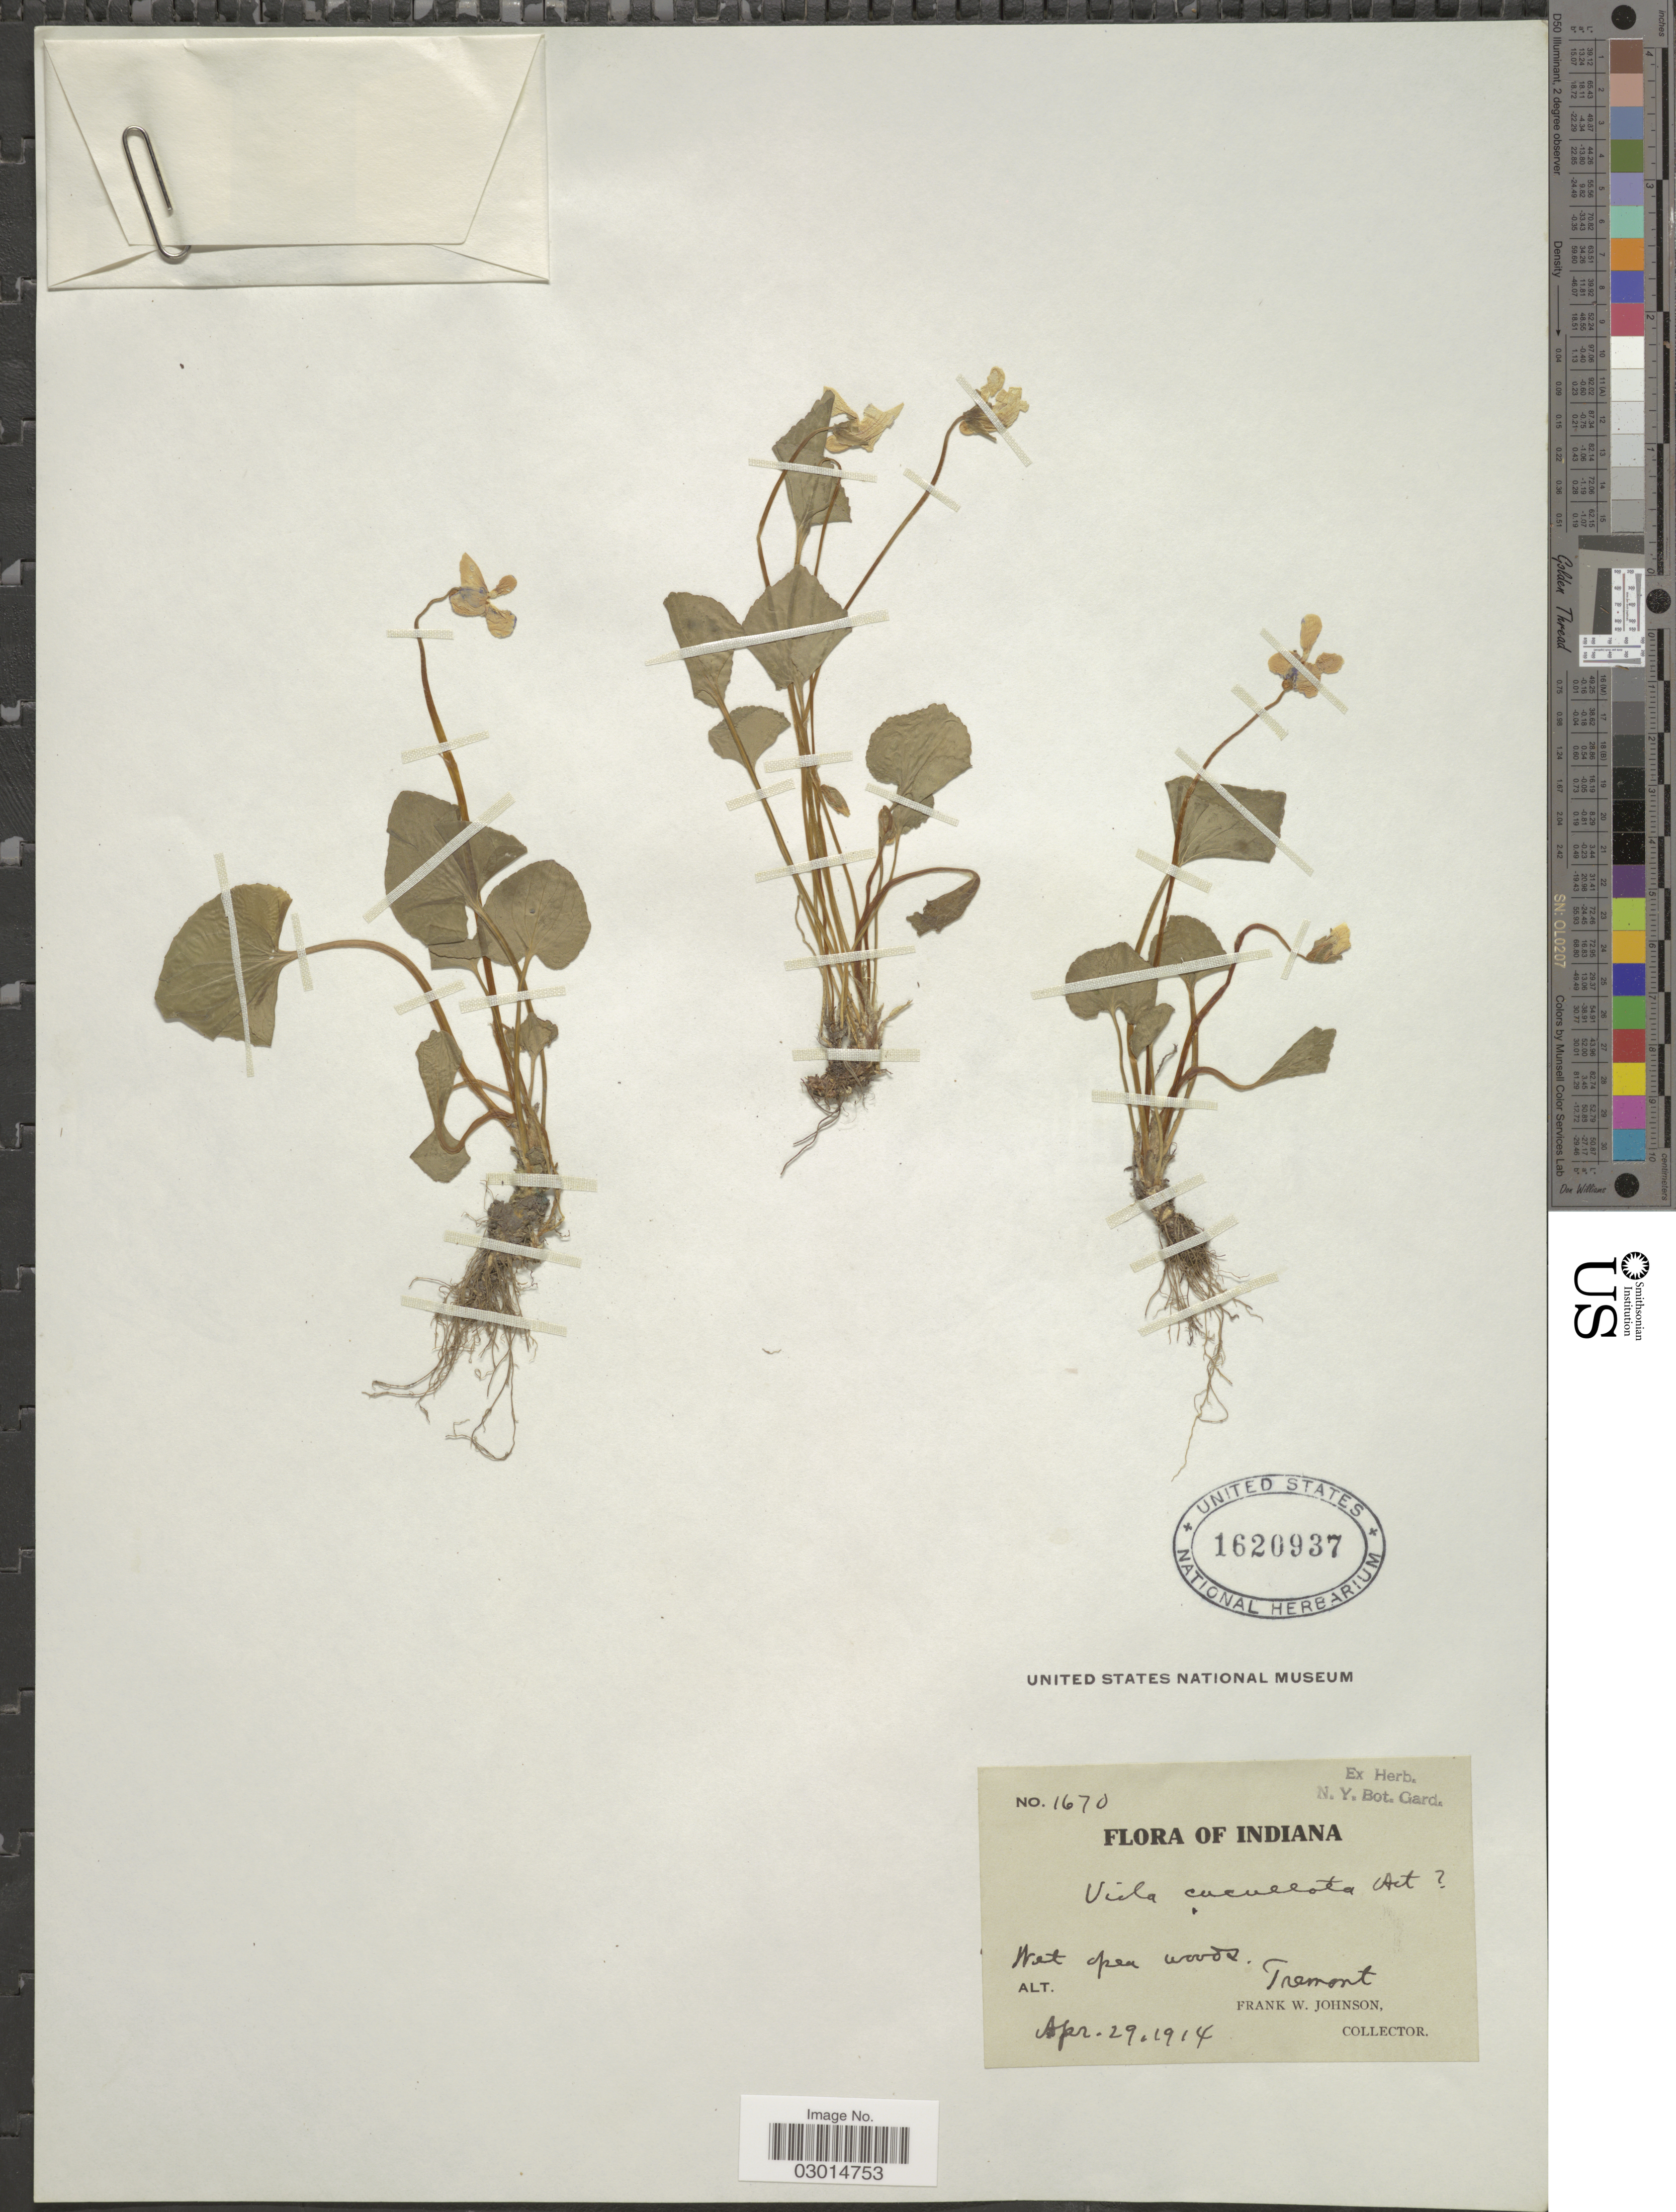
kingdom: Plantae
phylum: Tracheophyta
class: Magnoliopsida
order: Malpighiales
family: Violaceae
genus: Viola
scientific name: Viola cucullata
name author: Aiton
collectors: F. W. Johnson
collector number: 1670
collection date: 1914-04-29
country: United States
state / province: Indiana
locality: Tremont.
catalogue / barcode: US 1620937